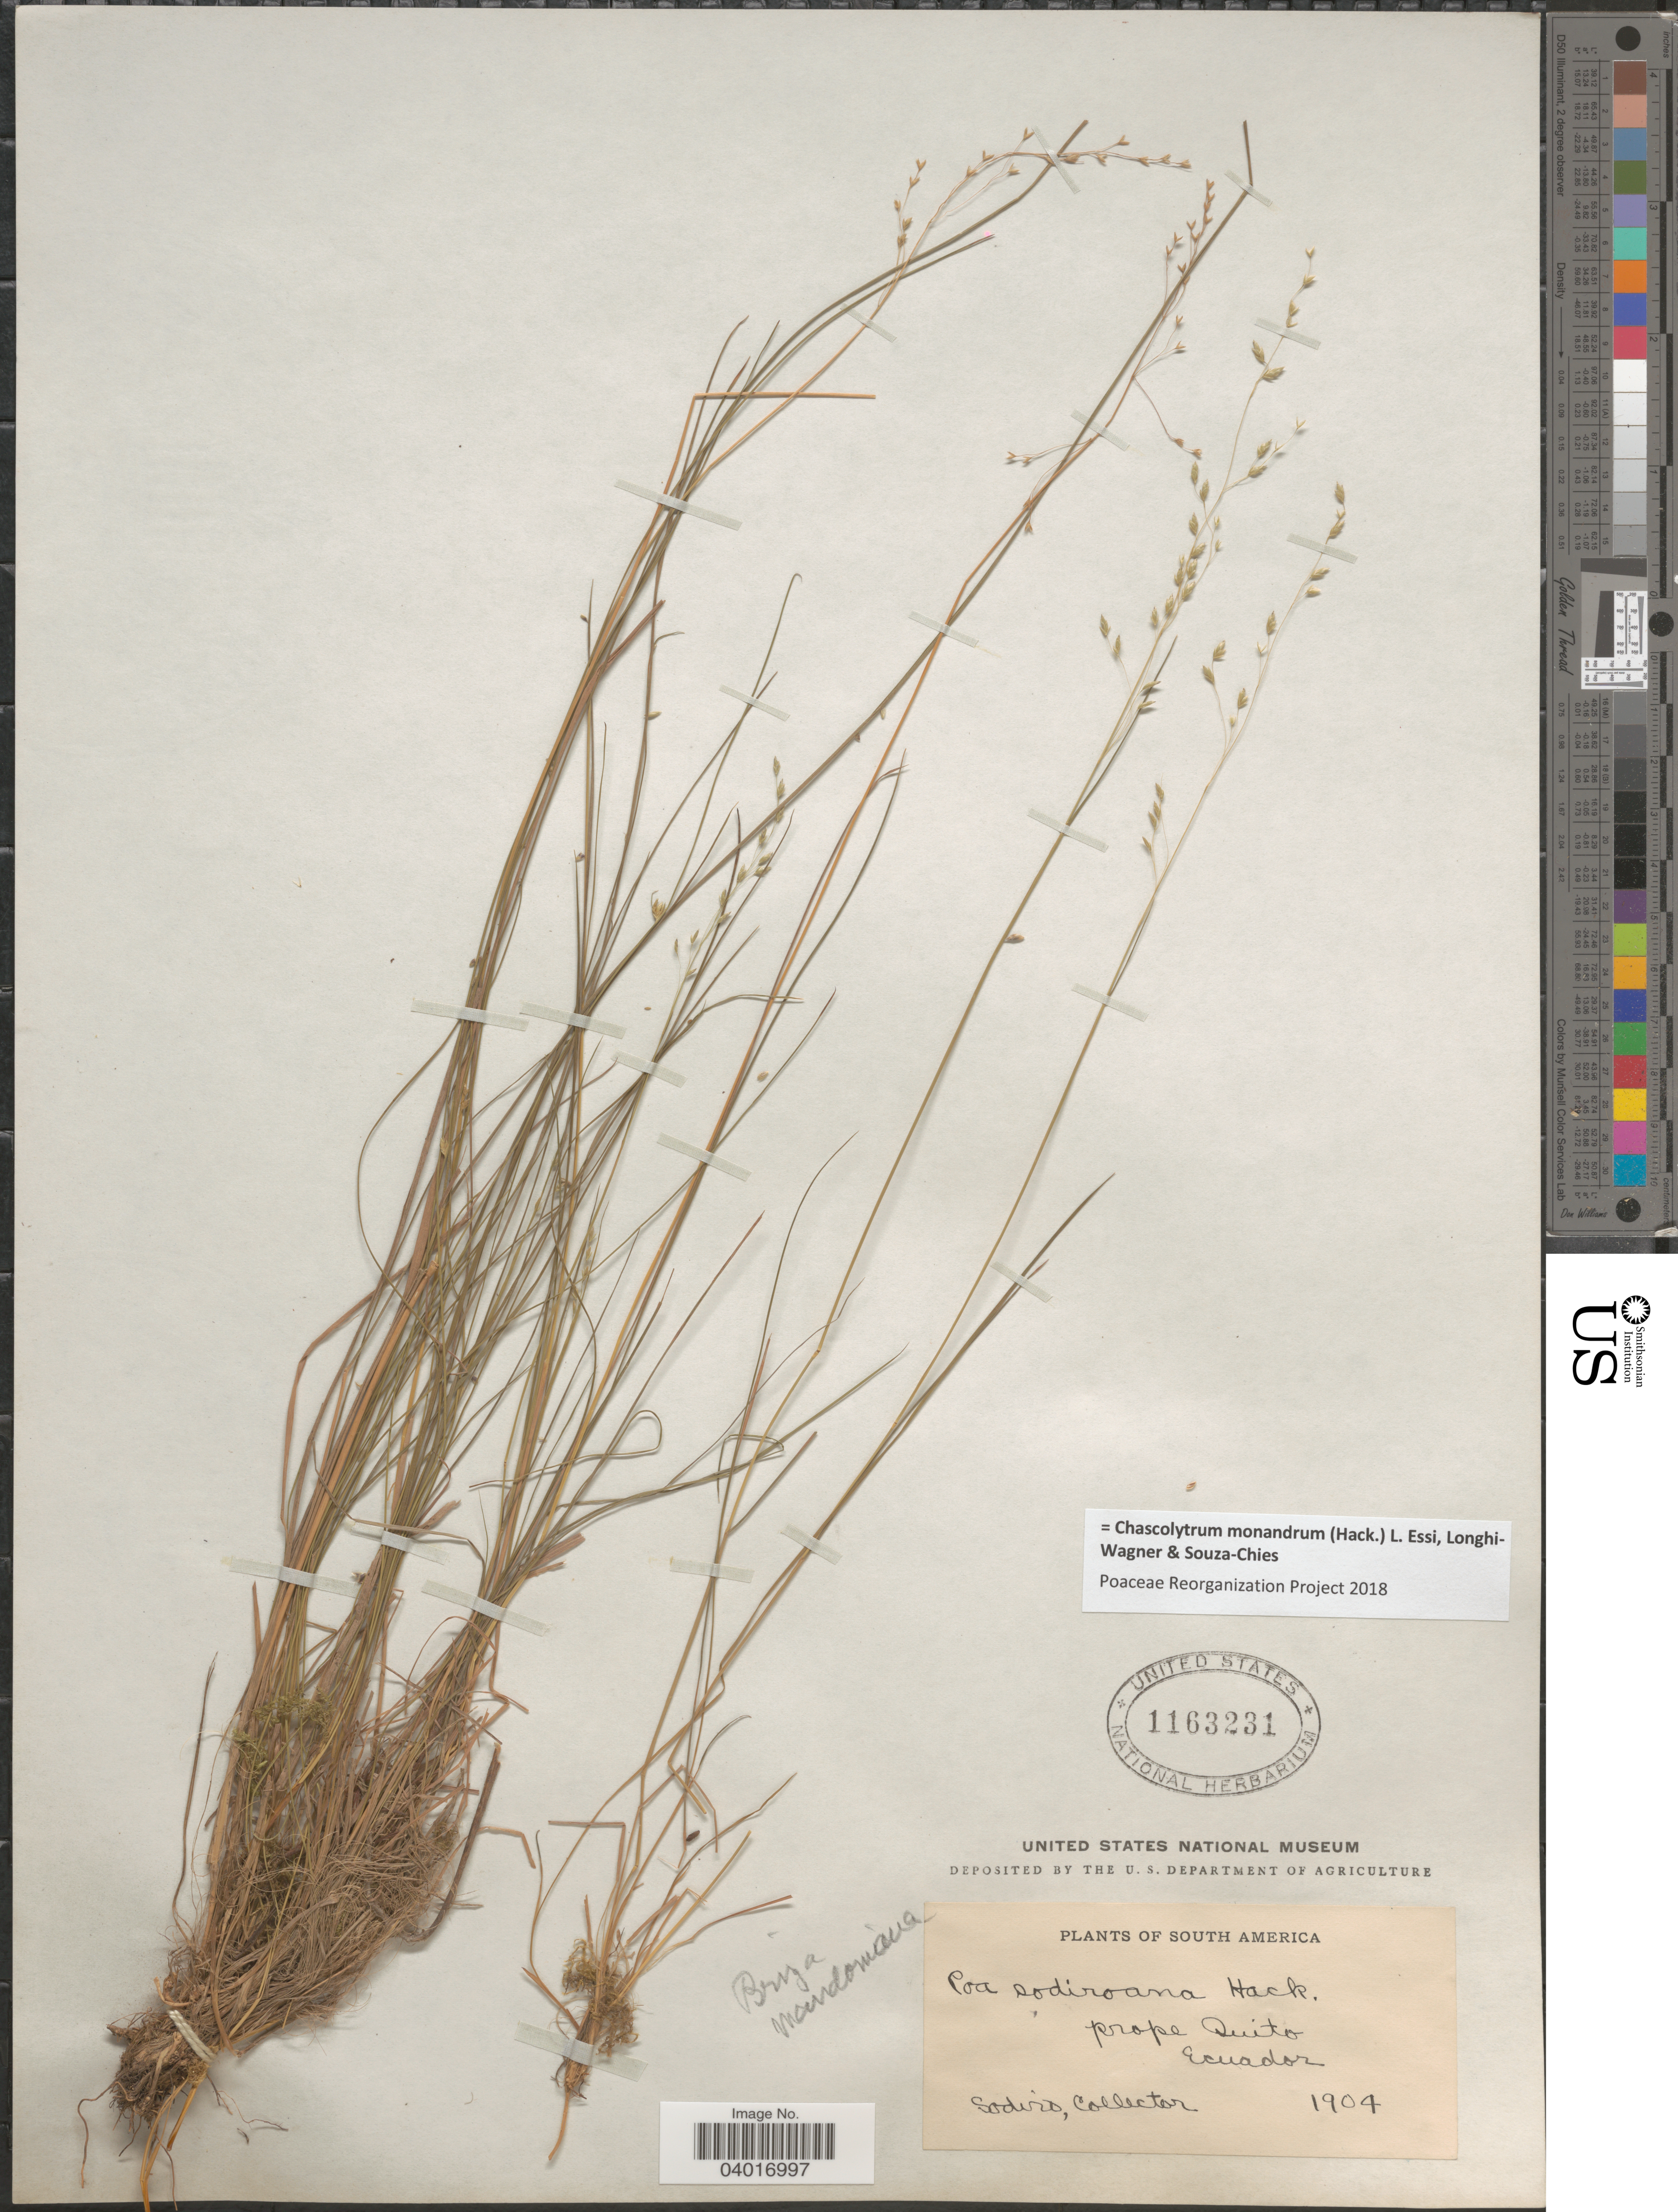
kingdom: Plantae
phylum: Tracheophyta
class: Liliopsida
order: Poales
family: Poaceae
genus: Chascolytrum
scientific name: Chascolytrum monandrum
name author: (Hack.) L. Essi et al.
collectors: Sodiro, --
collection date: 1904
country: Ecuador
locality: Prope Quito.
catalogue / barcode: US 1163231